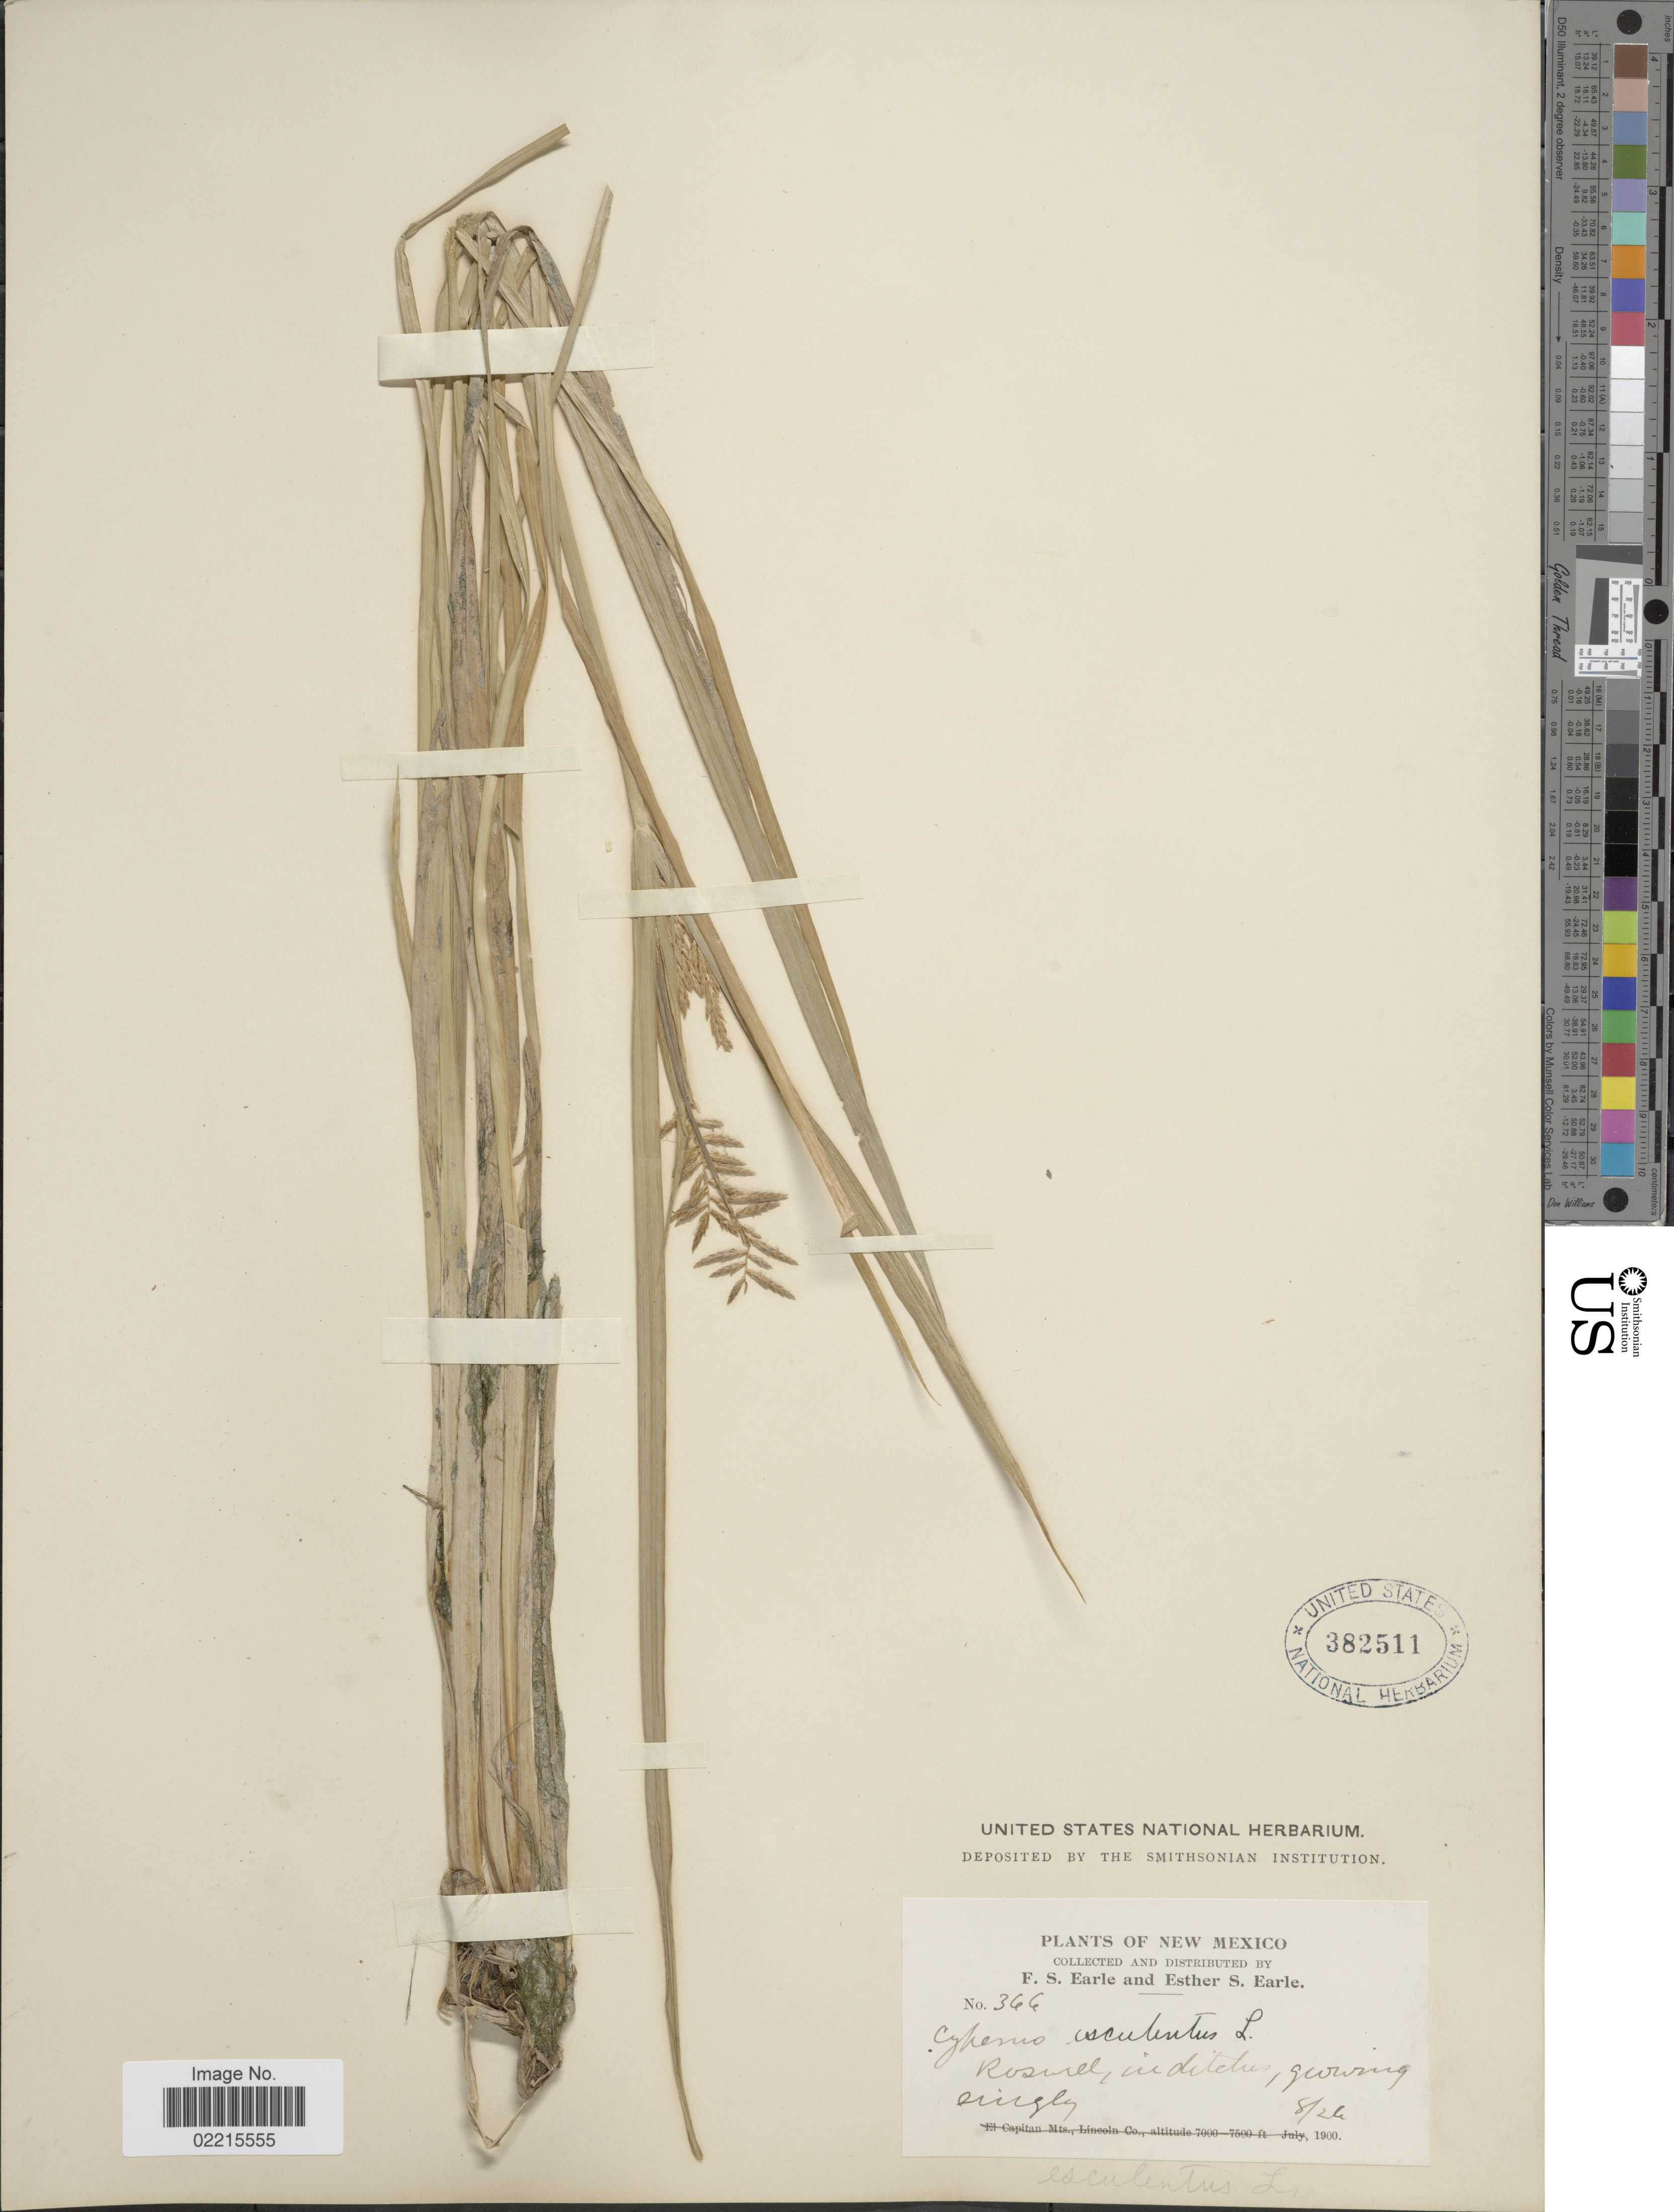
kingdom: Plantae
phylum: Tracheophyta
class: Liliopsida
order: Poales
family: Cyperaceae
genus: Cyperus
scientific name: Cyperus esculentus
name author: L.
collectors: F. S. Earle & E. S. Earle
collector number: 366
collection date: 1900-08-26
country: United States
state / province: New Mexico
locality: Roswell, in ditches, growing singly.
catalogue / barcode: US 382511